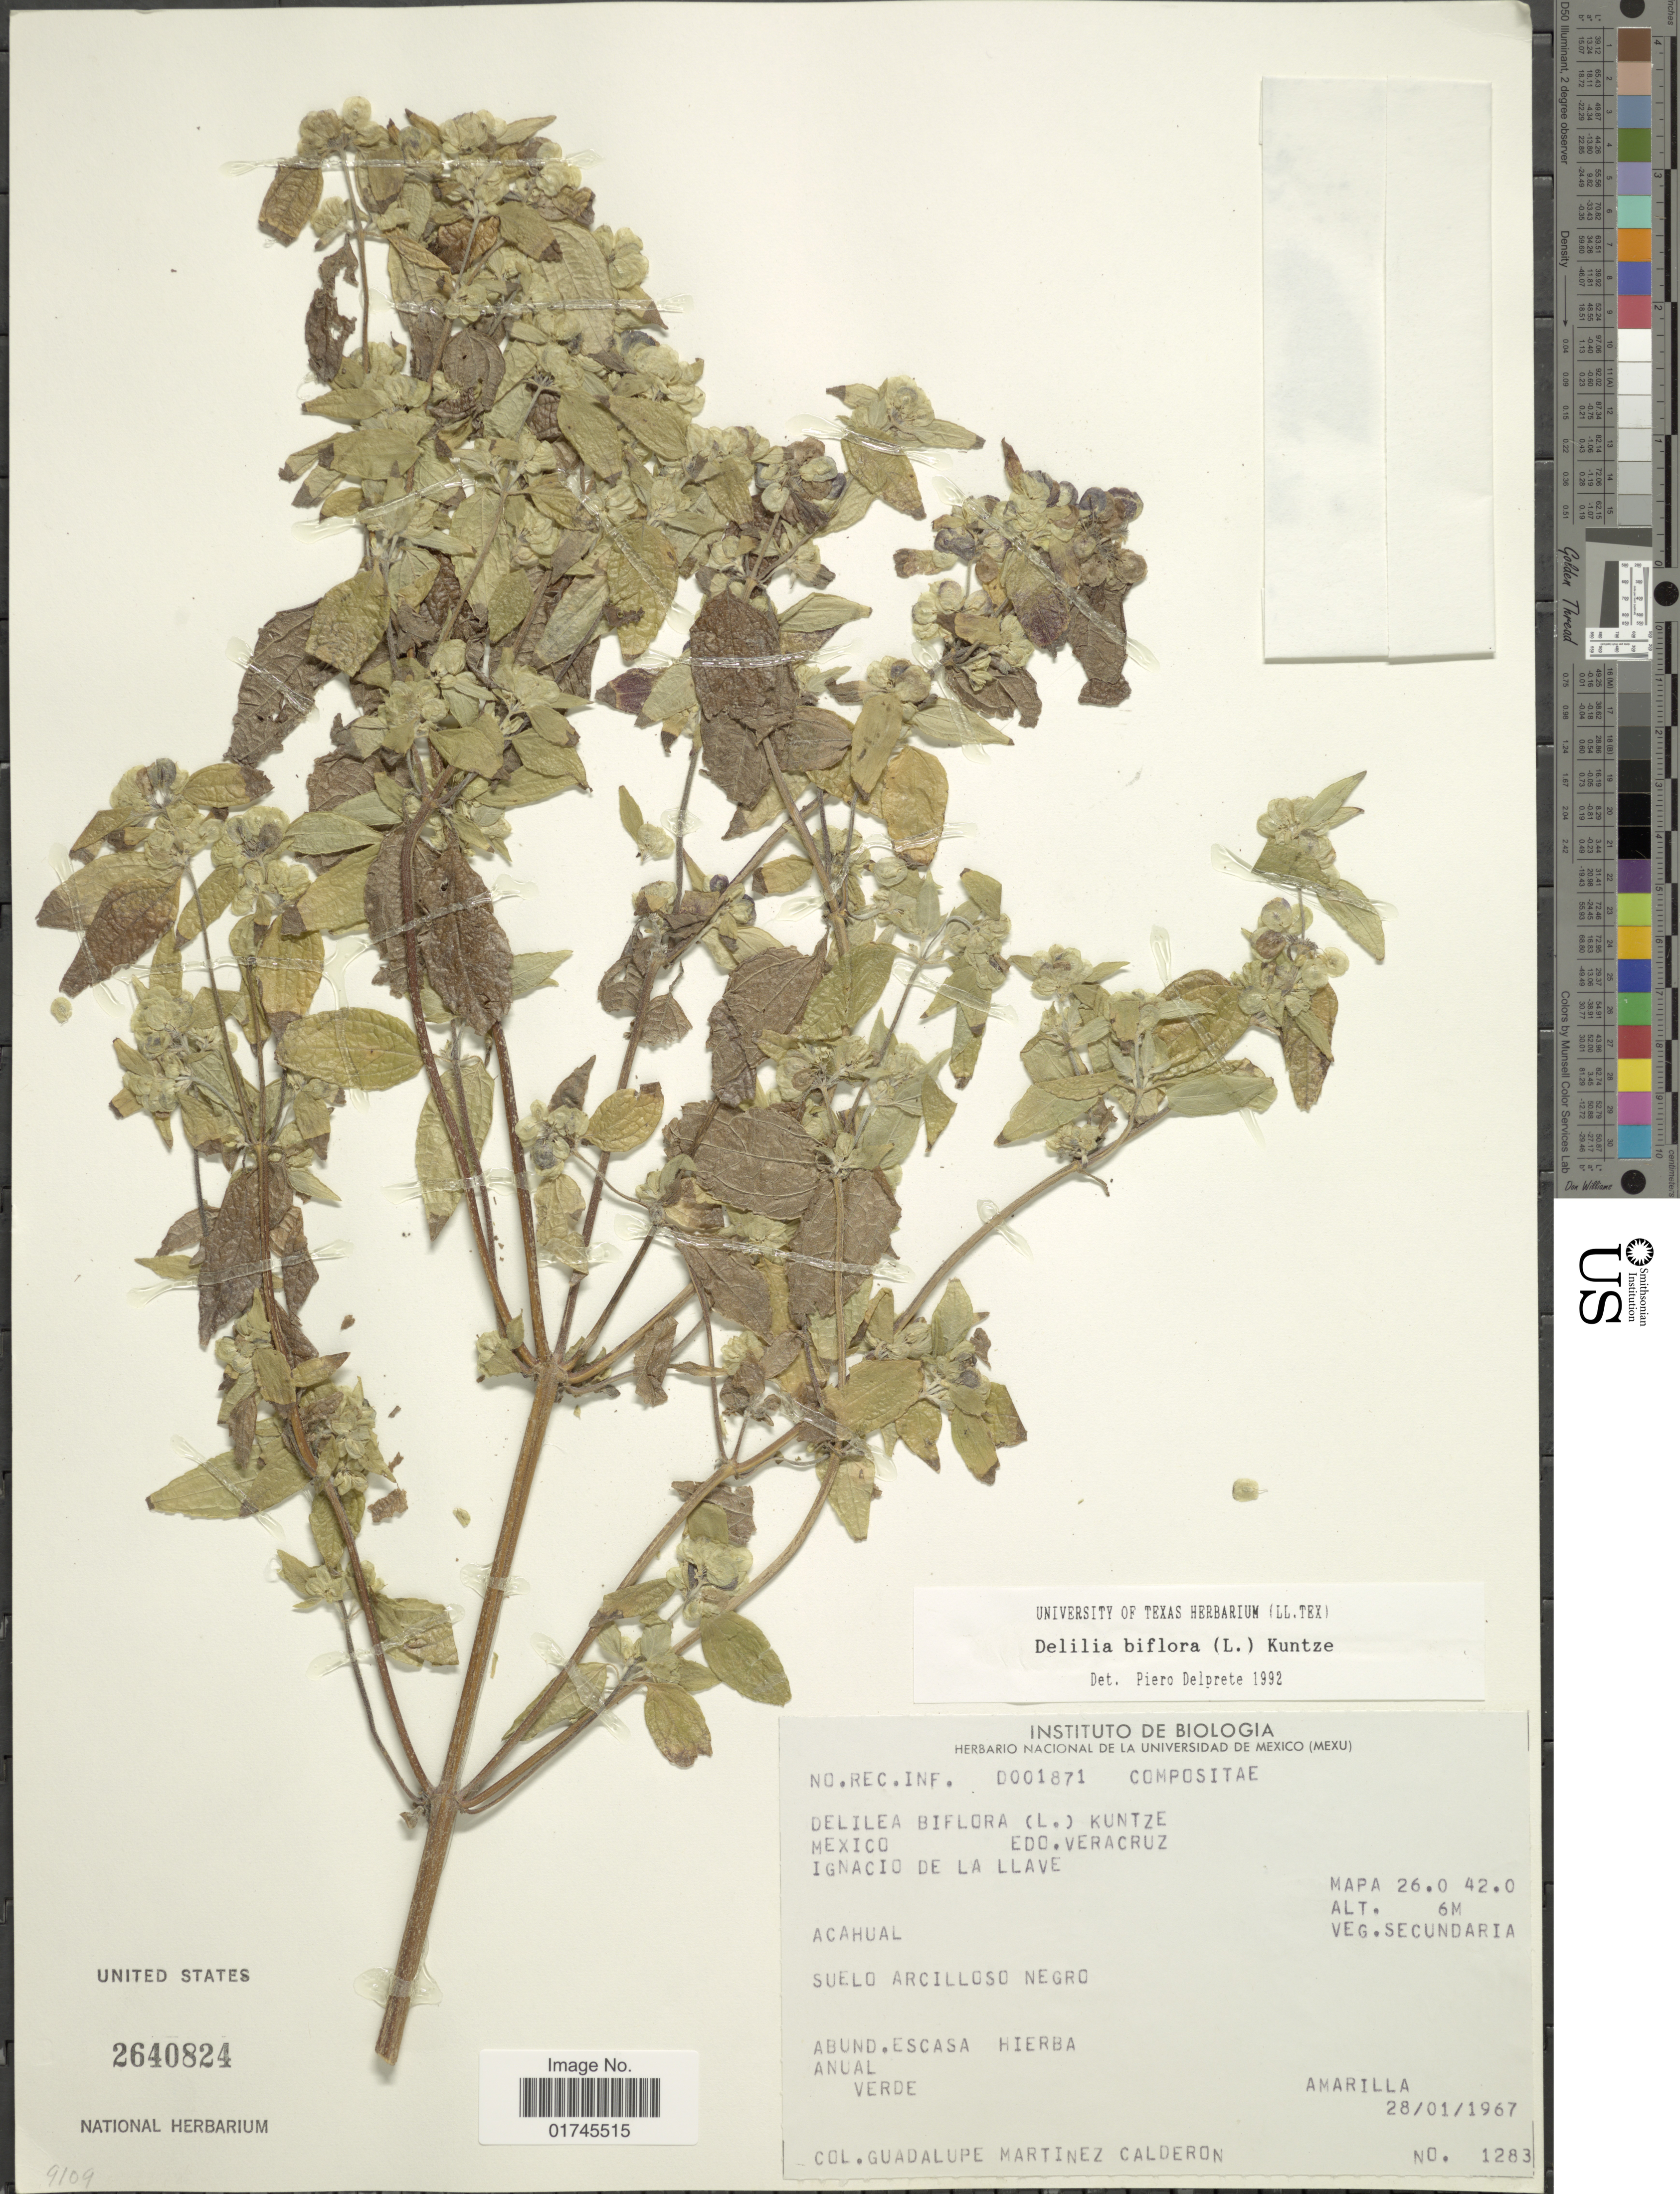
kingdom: Plantae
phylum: Tracheophyta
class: Magnoliopsida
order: Asterales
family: Asteraceae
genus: Delilia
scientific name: Delilia biflora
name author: (L.) Kuntze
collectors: G. Martinez C.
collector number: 1283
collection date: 1967-01-28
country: Mexico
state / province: Veracruz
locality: Edo Veracruz, Ignacio de La Llave, Acahual, Sulo Arcilloso Negro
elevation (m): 6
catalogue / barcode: US 2640824